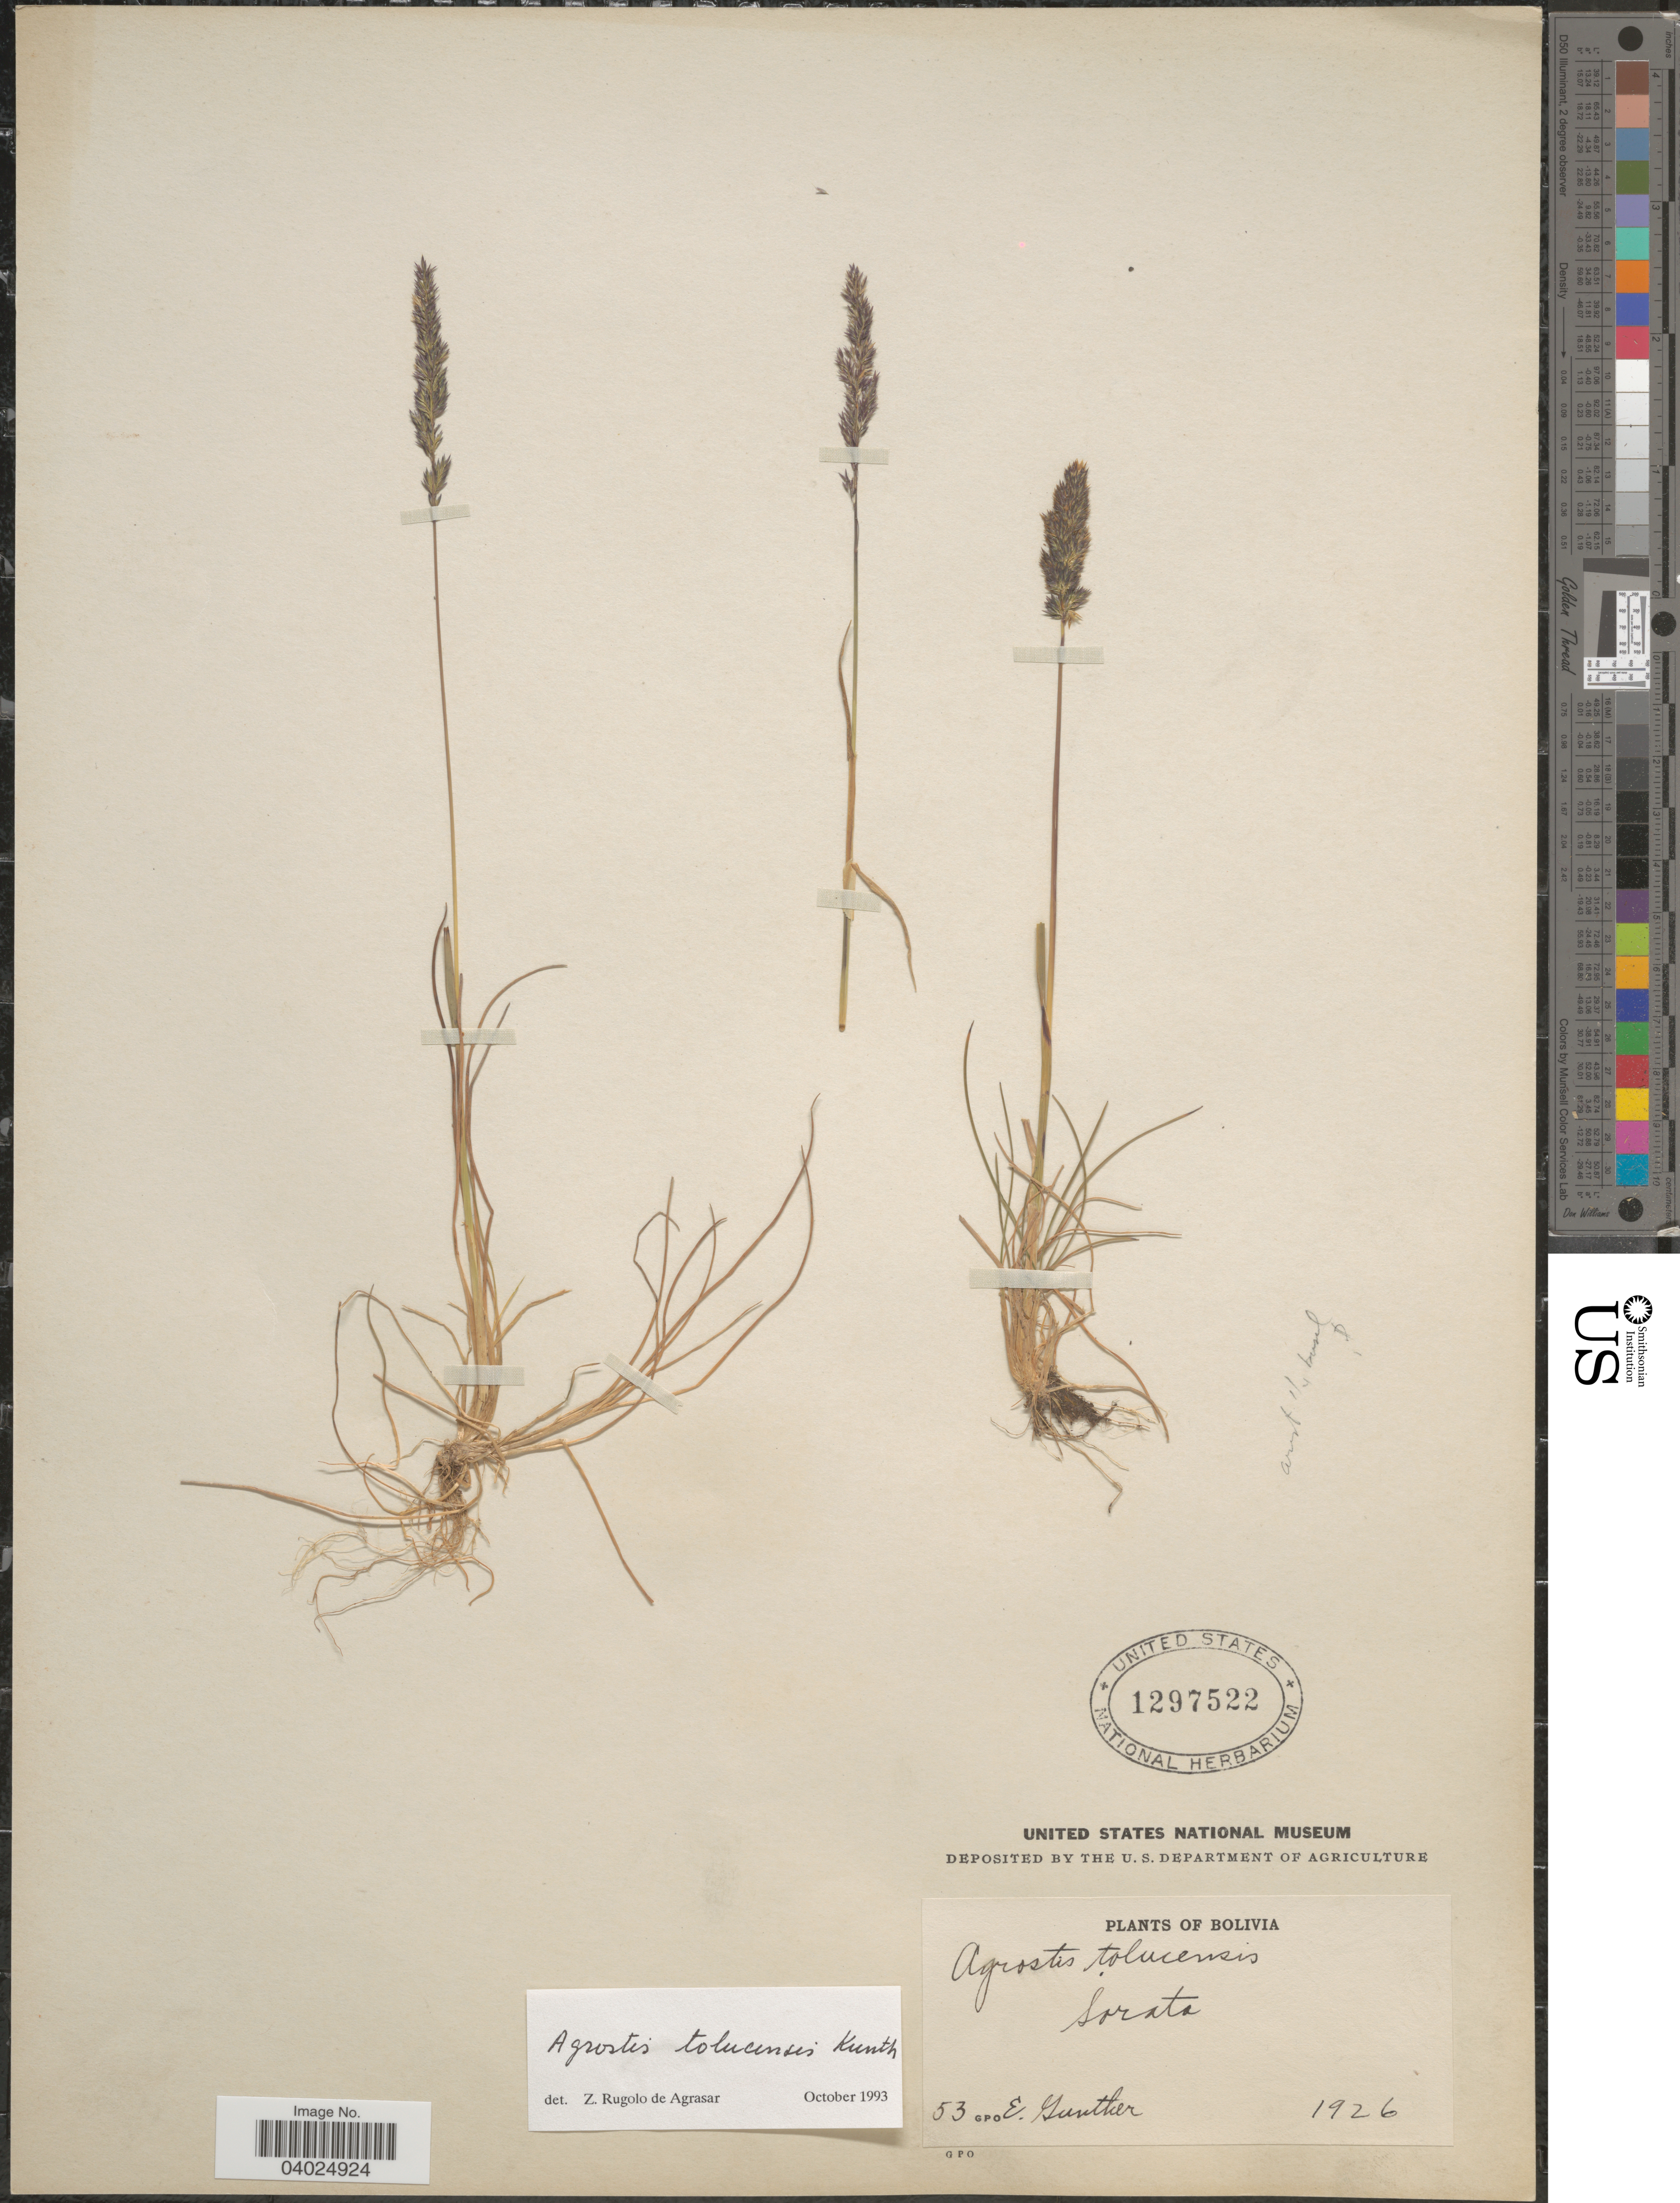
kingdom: Plantae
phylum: Tracheophyta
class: Liliopsida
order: Poales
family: Poaceae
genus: Agrostis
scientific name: Agrostis tolucensis Kunth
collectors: E. Gunther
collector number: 53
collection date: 1926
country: Bolivia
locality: Sorata.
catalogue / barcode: US 1297522